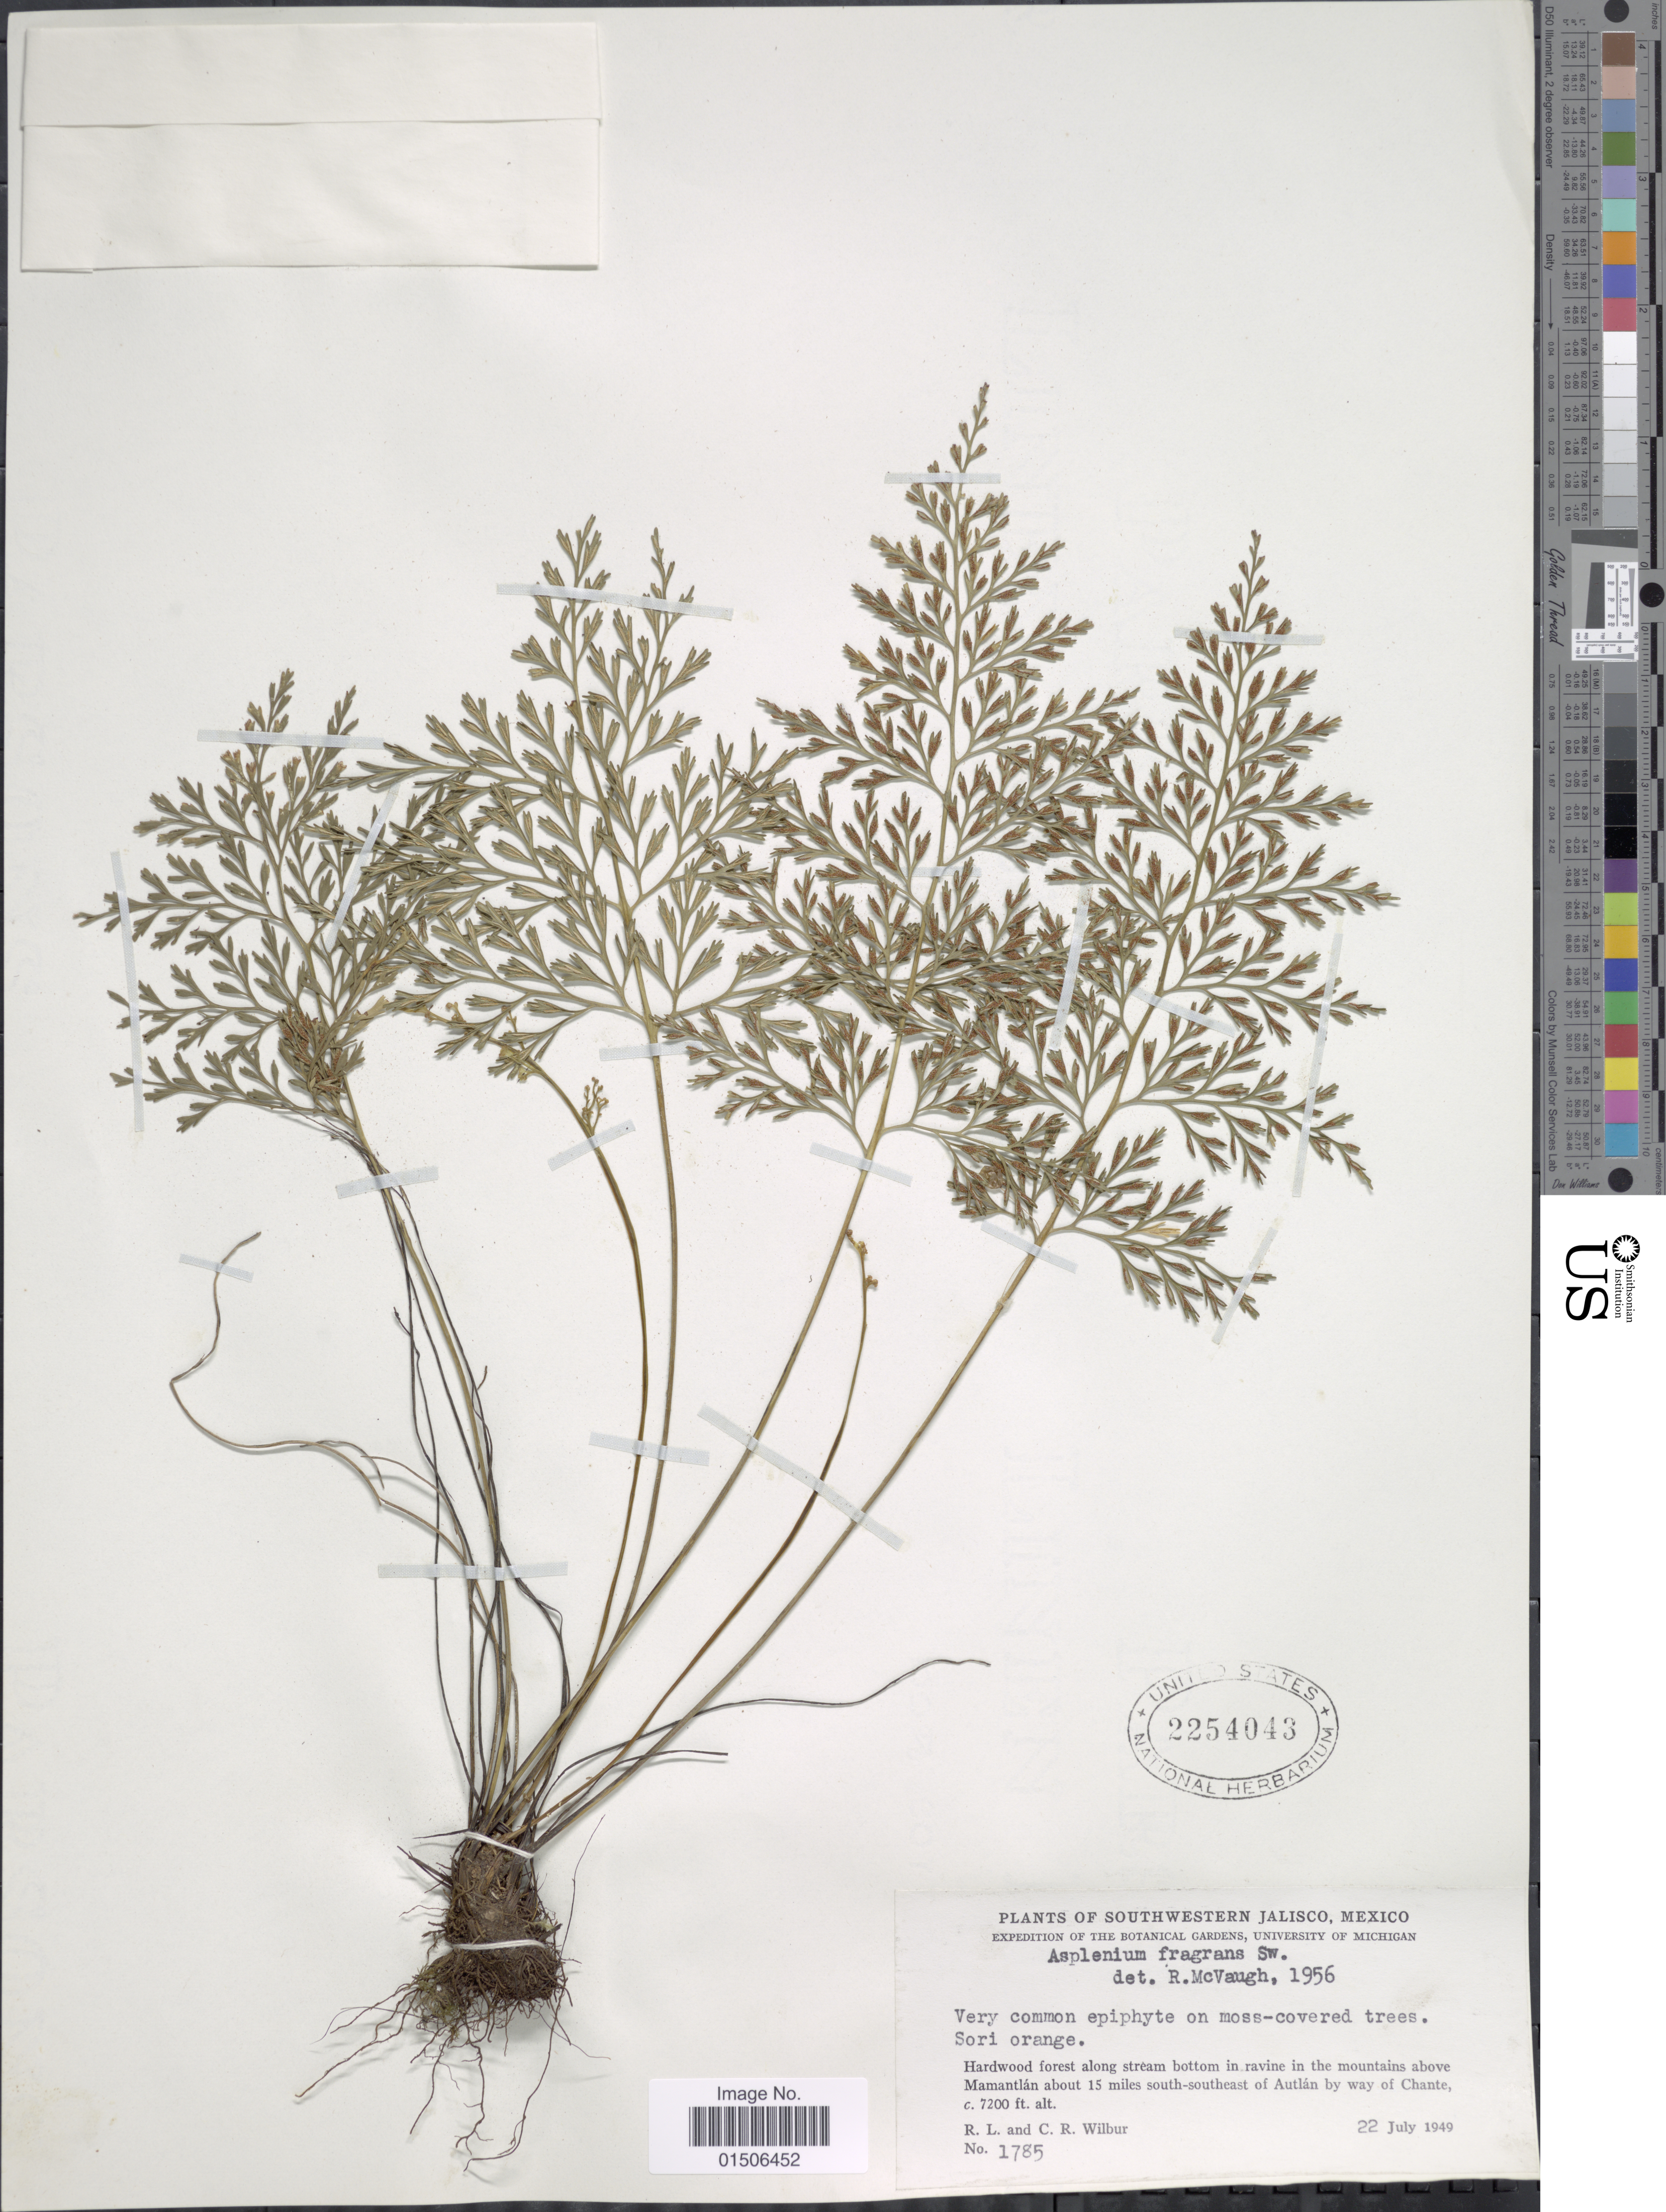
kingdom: Plantae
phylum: Tracheophyta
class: Polypodiopsida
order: Polypodiales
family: Aspleniaceae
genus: Asplenium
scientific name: Asplenium fragrans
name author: Sw.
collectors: R. L. Wilbur & C. Wilbur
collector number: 1785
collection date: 1949-07-22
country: Mexico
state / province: Jalisco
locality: Southwestern Jalisco, Hardwood forest along stream bottom in ravine in the mountains above Mamantlán about 15 miles south-southeast of Autlán by way of Chante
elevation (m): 2195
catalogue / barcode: US 2254043